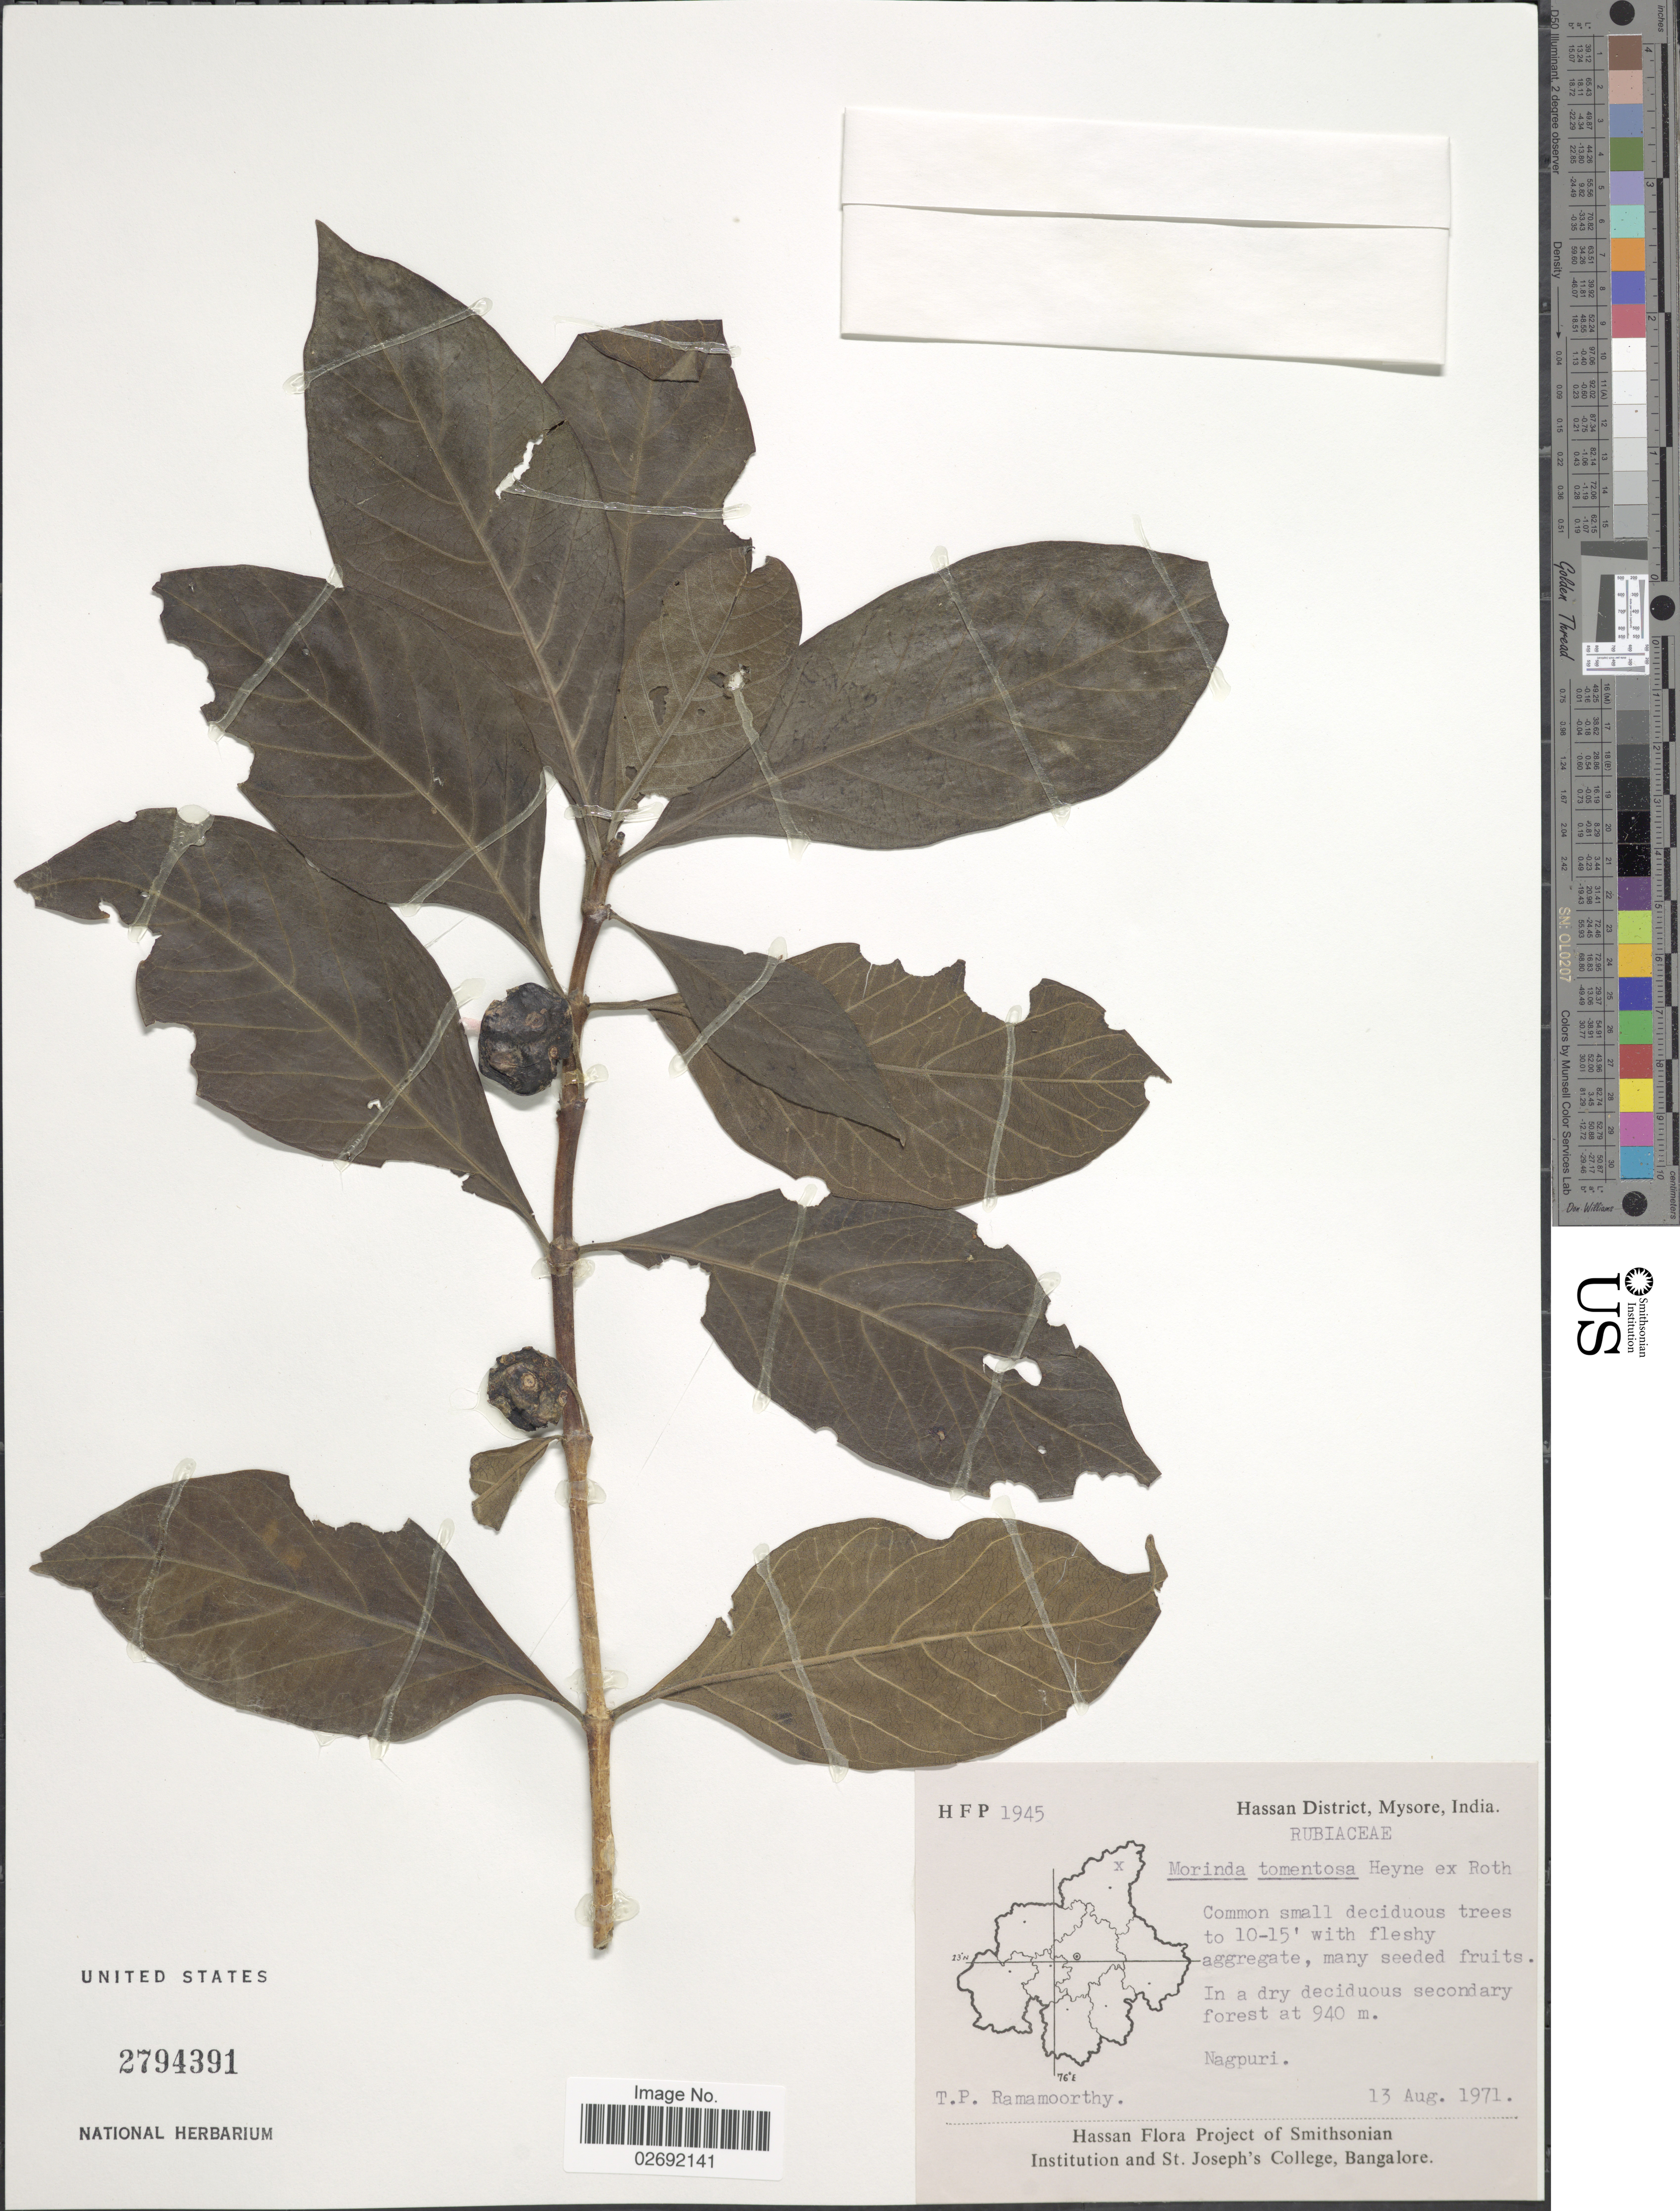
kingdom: Plantae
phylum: Tracheophyta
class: Magnoliopsida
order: Gentianales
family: Rubiaceae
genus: Morinda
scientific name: Morinda tomentosa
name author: B. Heyne ex Roth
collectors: T. P. Ramamoorthy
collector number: H F P 1945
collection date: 1971-08-13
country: India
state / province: Karnataka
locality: Hassan District, Mysore, In a dry deciduous secondary forest, Nagpuri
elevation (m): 940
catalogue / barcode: US 2794391